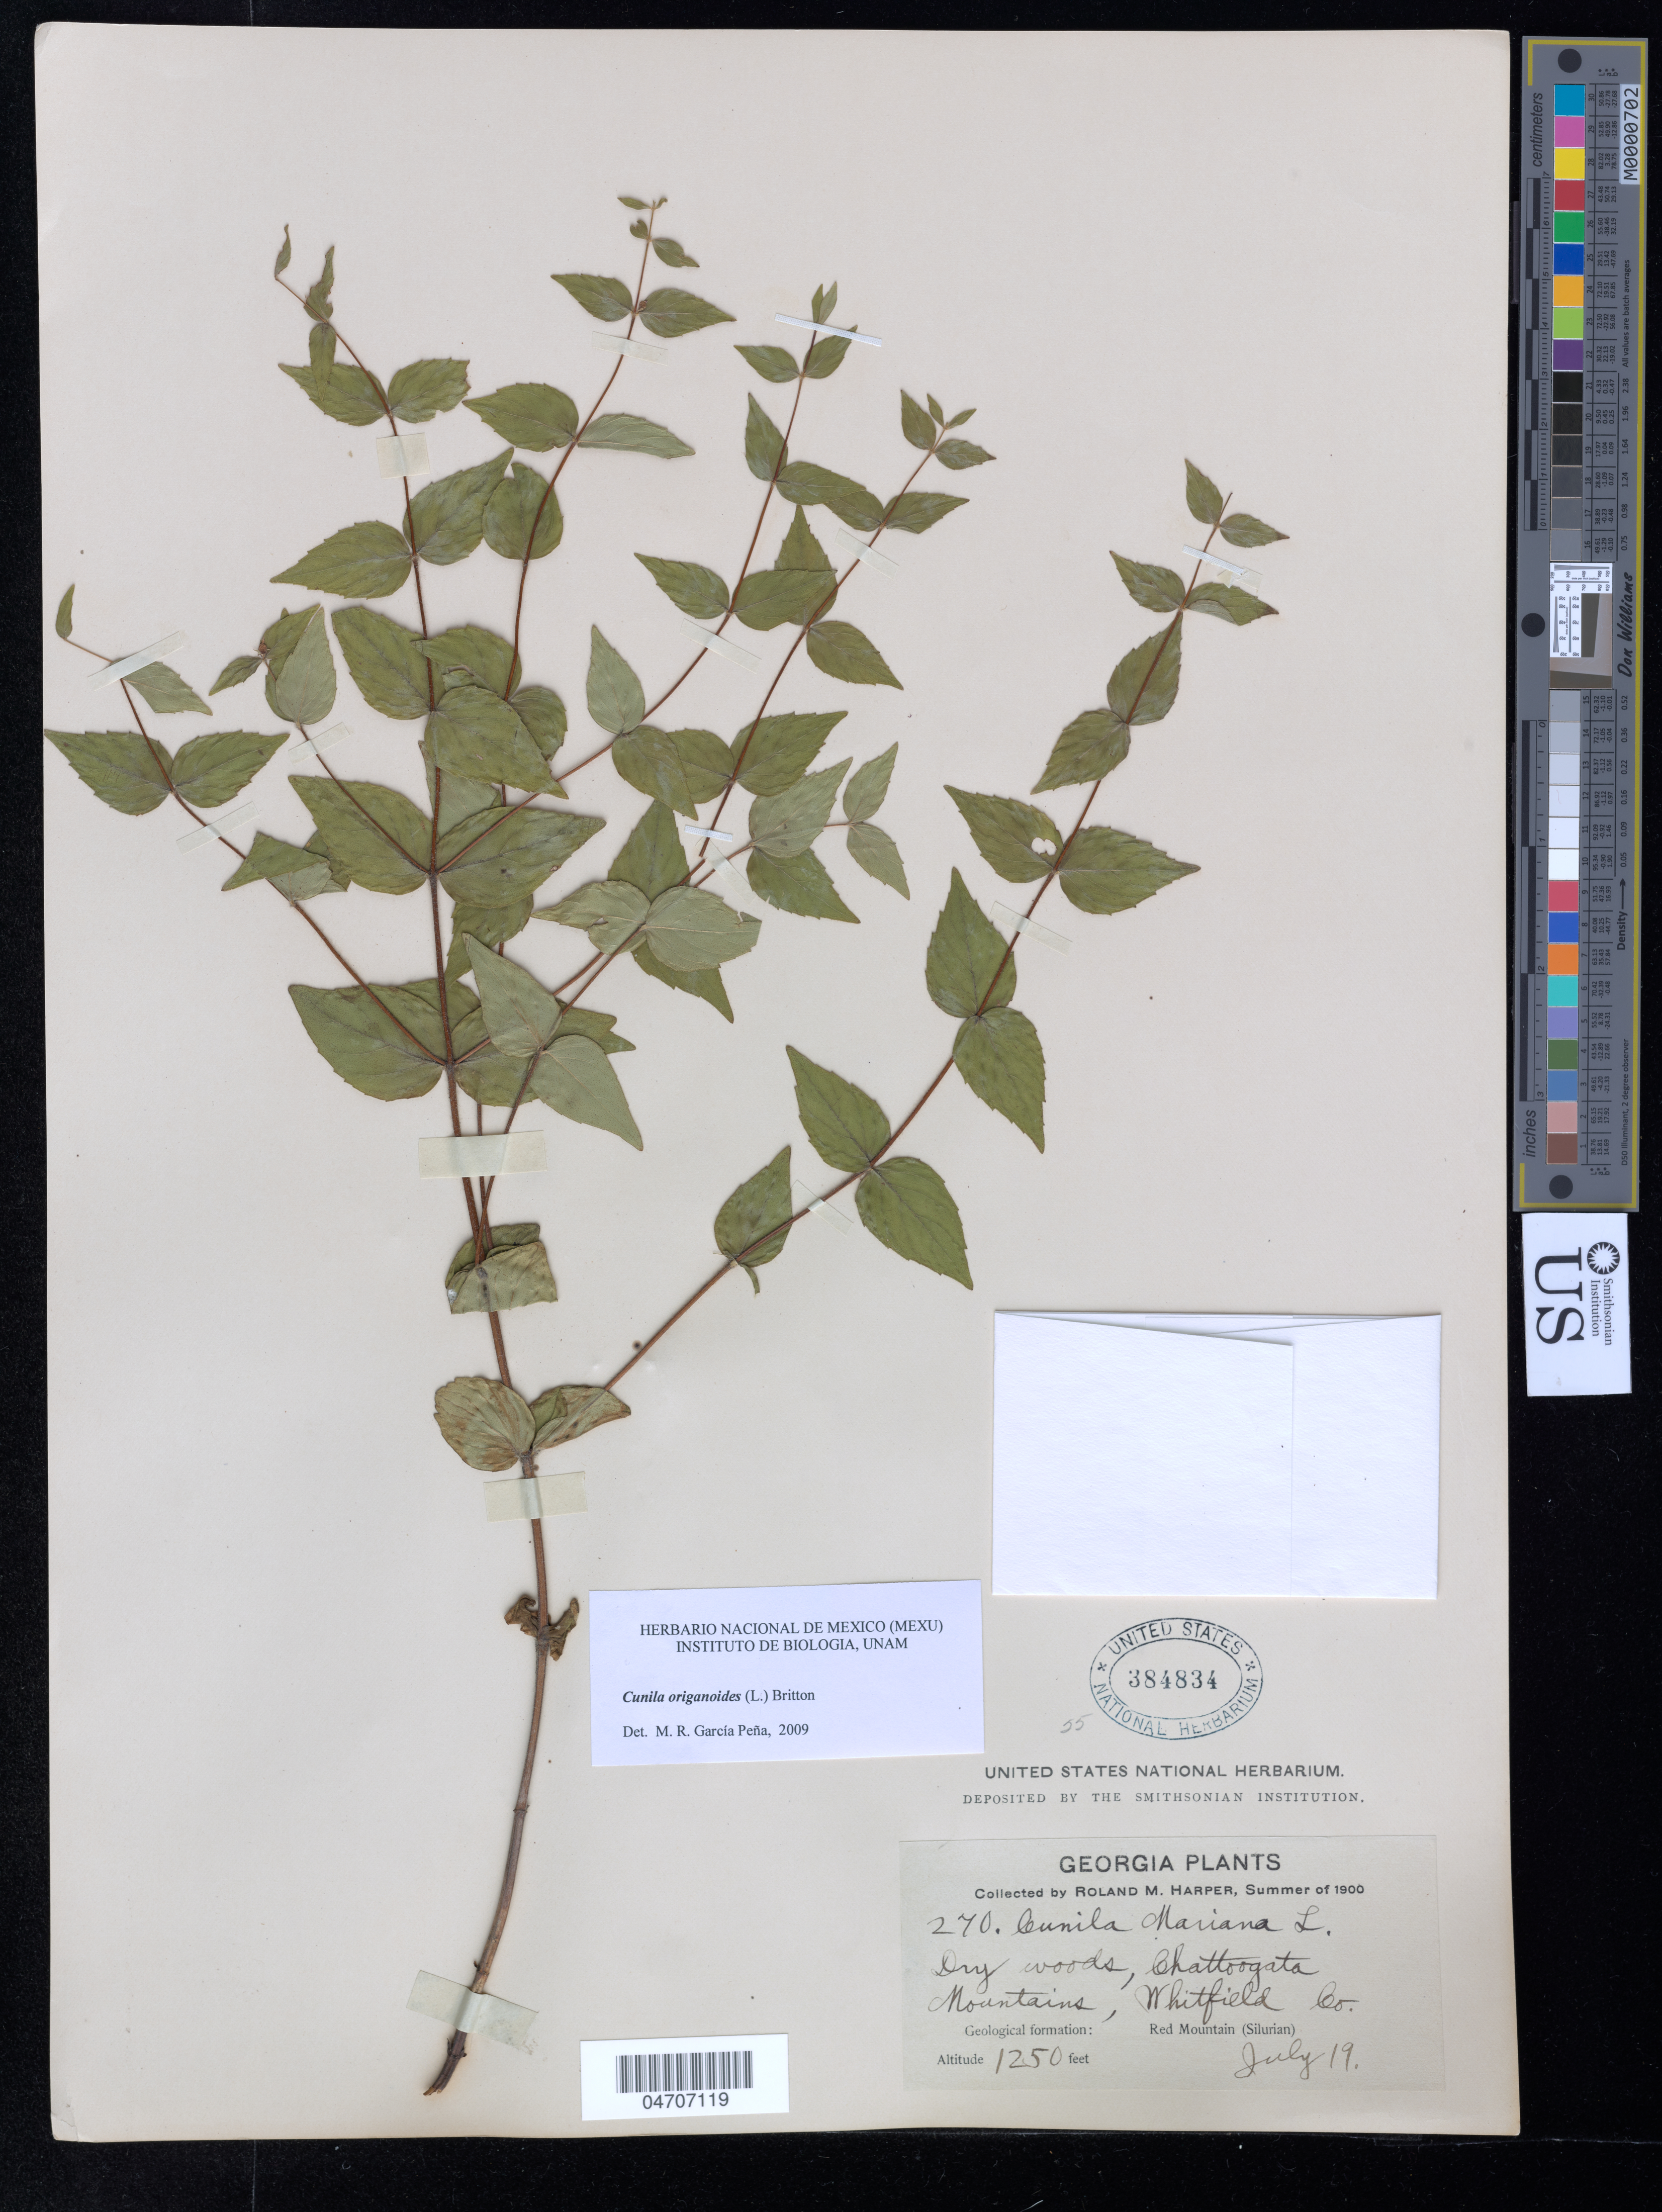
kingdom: Plantae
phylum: Tracheophyta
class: Magnoliopsida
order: Lamiales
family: Lamiaceae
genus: Cunila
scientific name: Cunila origanoides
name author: (L.) Britton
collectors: R. M. Harper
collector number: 270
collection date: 1900-07-19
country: United States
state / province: Georgia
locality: Dry woods, Chattoogata Mountains, Whitfield Co. Geological formation: Red Mountain (Silurian).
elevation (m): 381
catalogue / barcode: US 384834